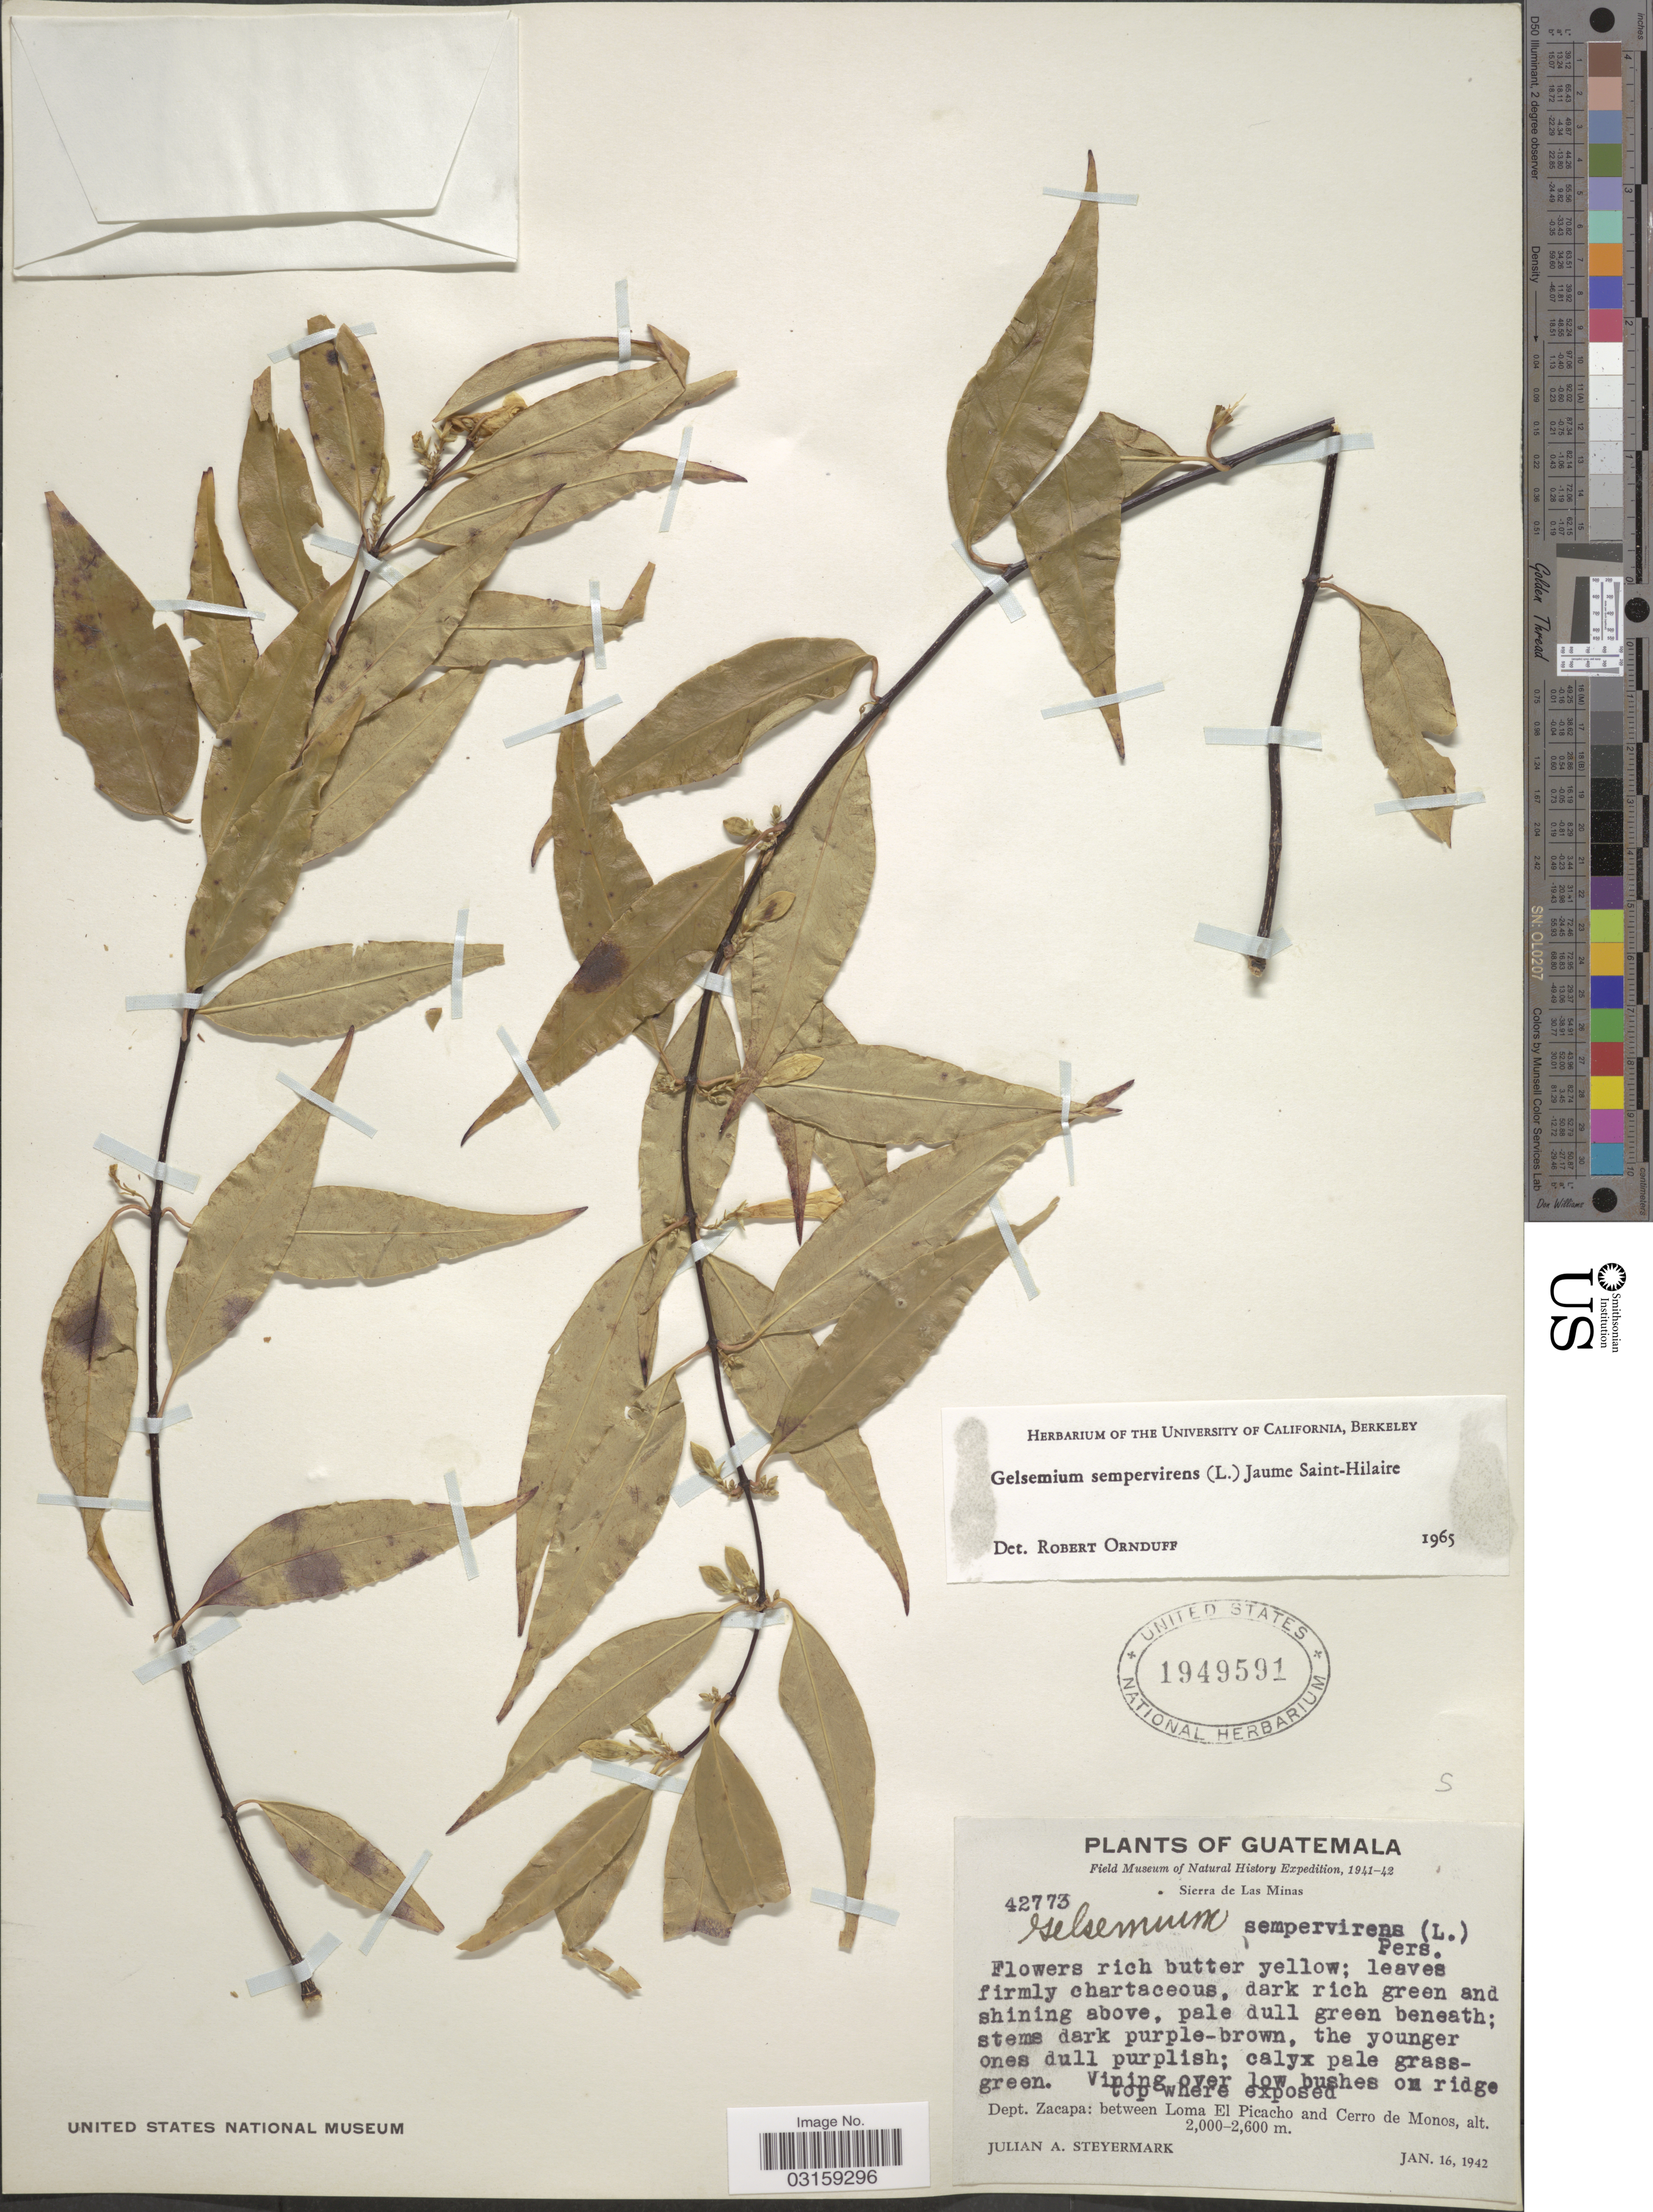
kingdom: Plantae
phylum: Tracheophyta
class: Magnoliopsida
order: Gentianales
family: Gelsemiaceae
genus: Gelsemium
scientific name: Gelsemium sempervirens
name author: (L.) J. St.-Hil.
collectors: J. Steyermark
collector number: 42773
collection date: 1942-01-16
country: Guatemala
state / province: Zacapa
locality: Sierra de Las Minas. Dept. Zacapa: between Loma El Picacho and Cerro de Monos.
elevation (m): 2000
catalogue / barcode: US 1949591